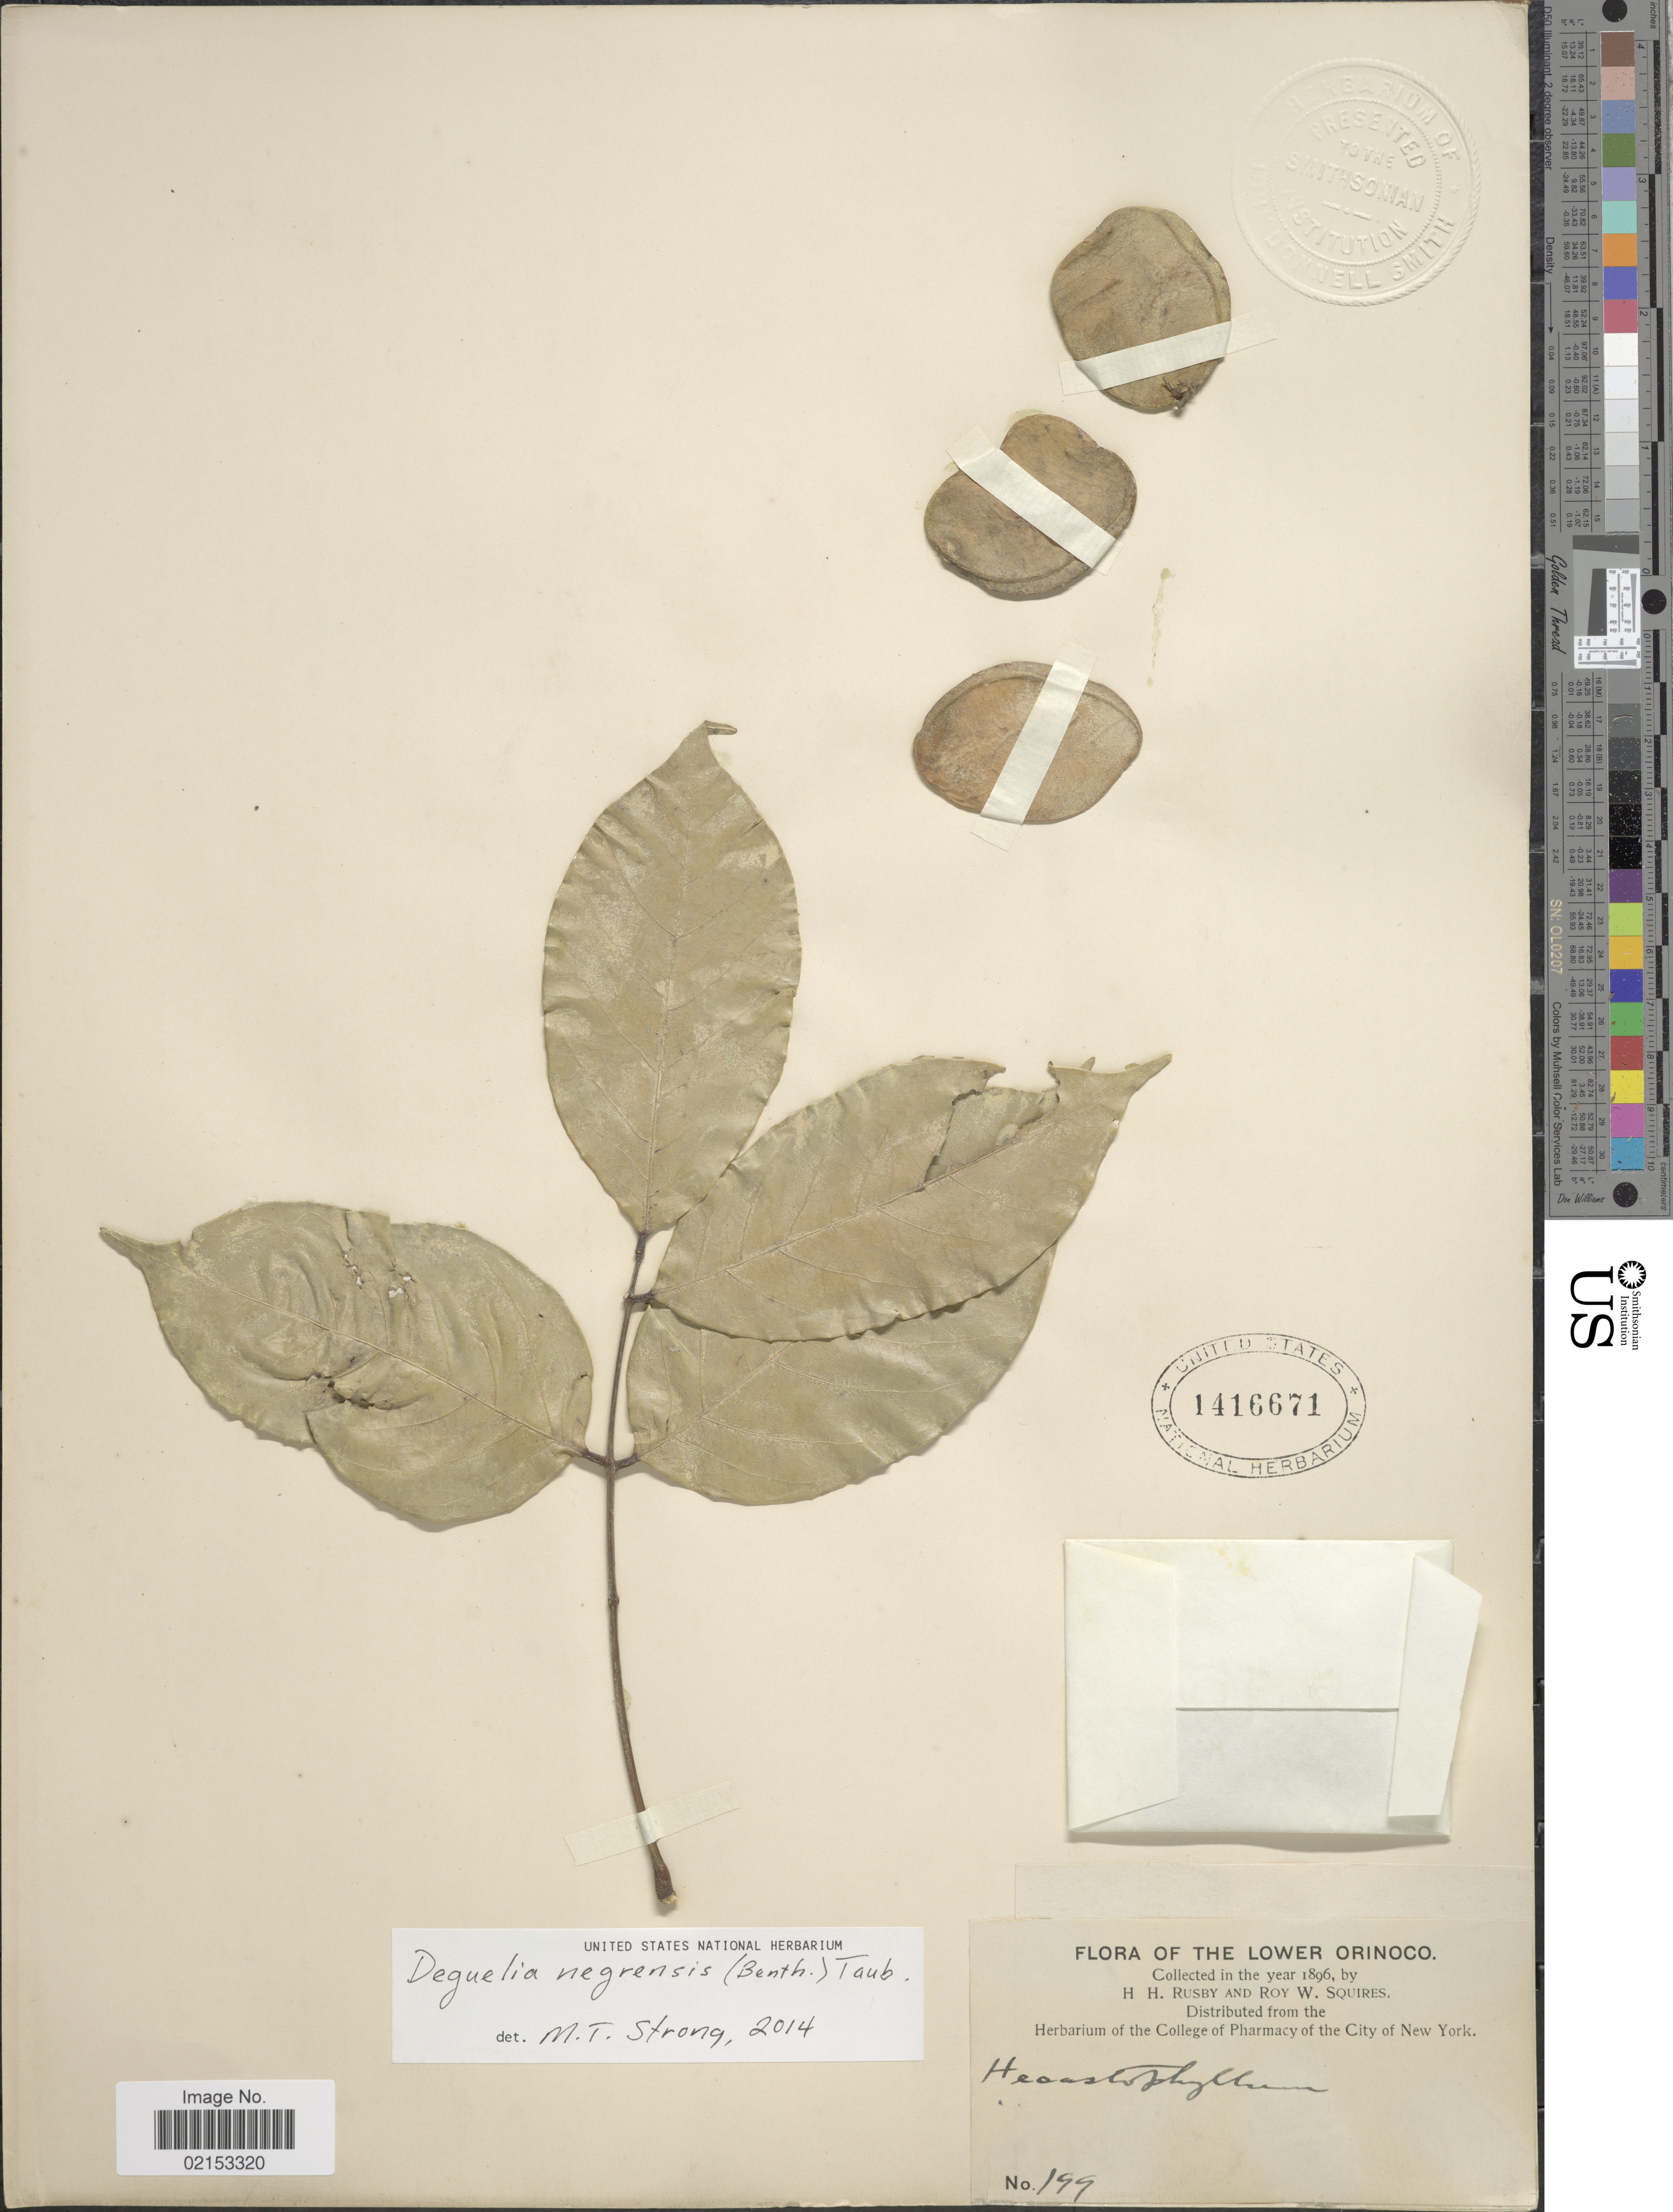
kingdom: Plantae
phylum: Tracheophyta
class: Magnoliopsida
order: Fabales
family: Fabaceae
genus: Deguelia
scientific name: Deguelia negrensis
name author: (Benth.) Taub.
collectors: H. H. Rusby & R. Squires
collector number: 199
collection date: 1896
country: Venezuela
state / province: Amazonas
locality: Lower Orinoco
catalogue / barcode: US 1416671